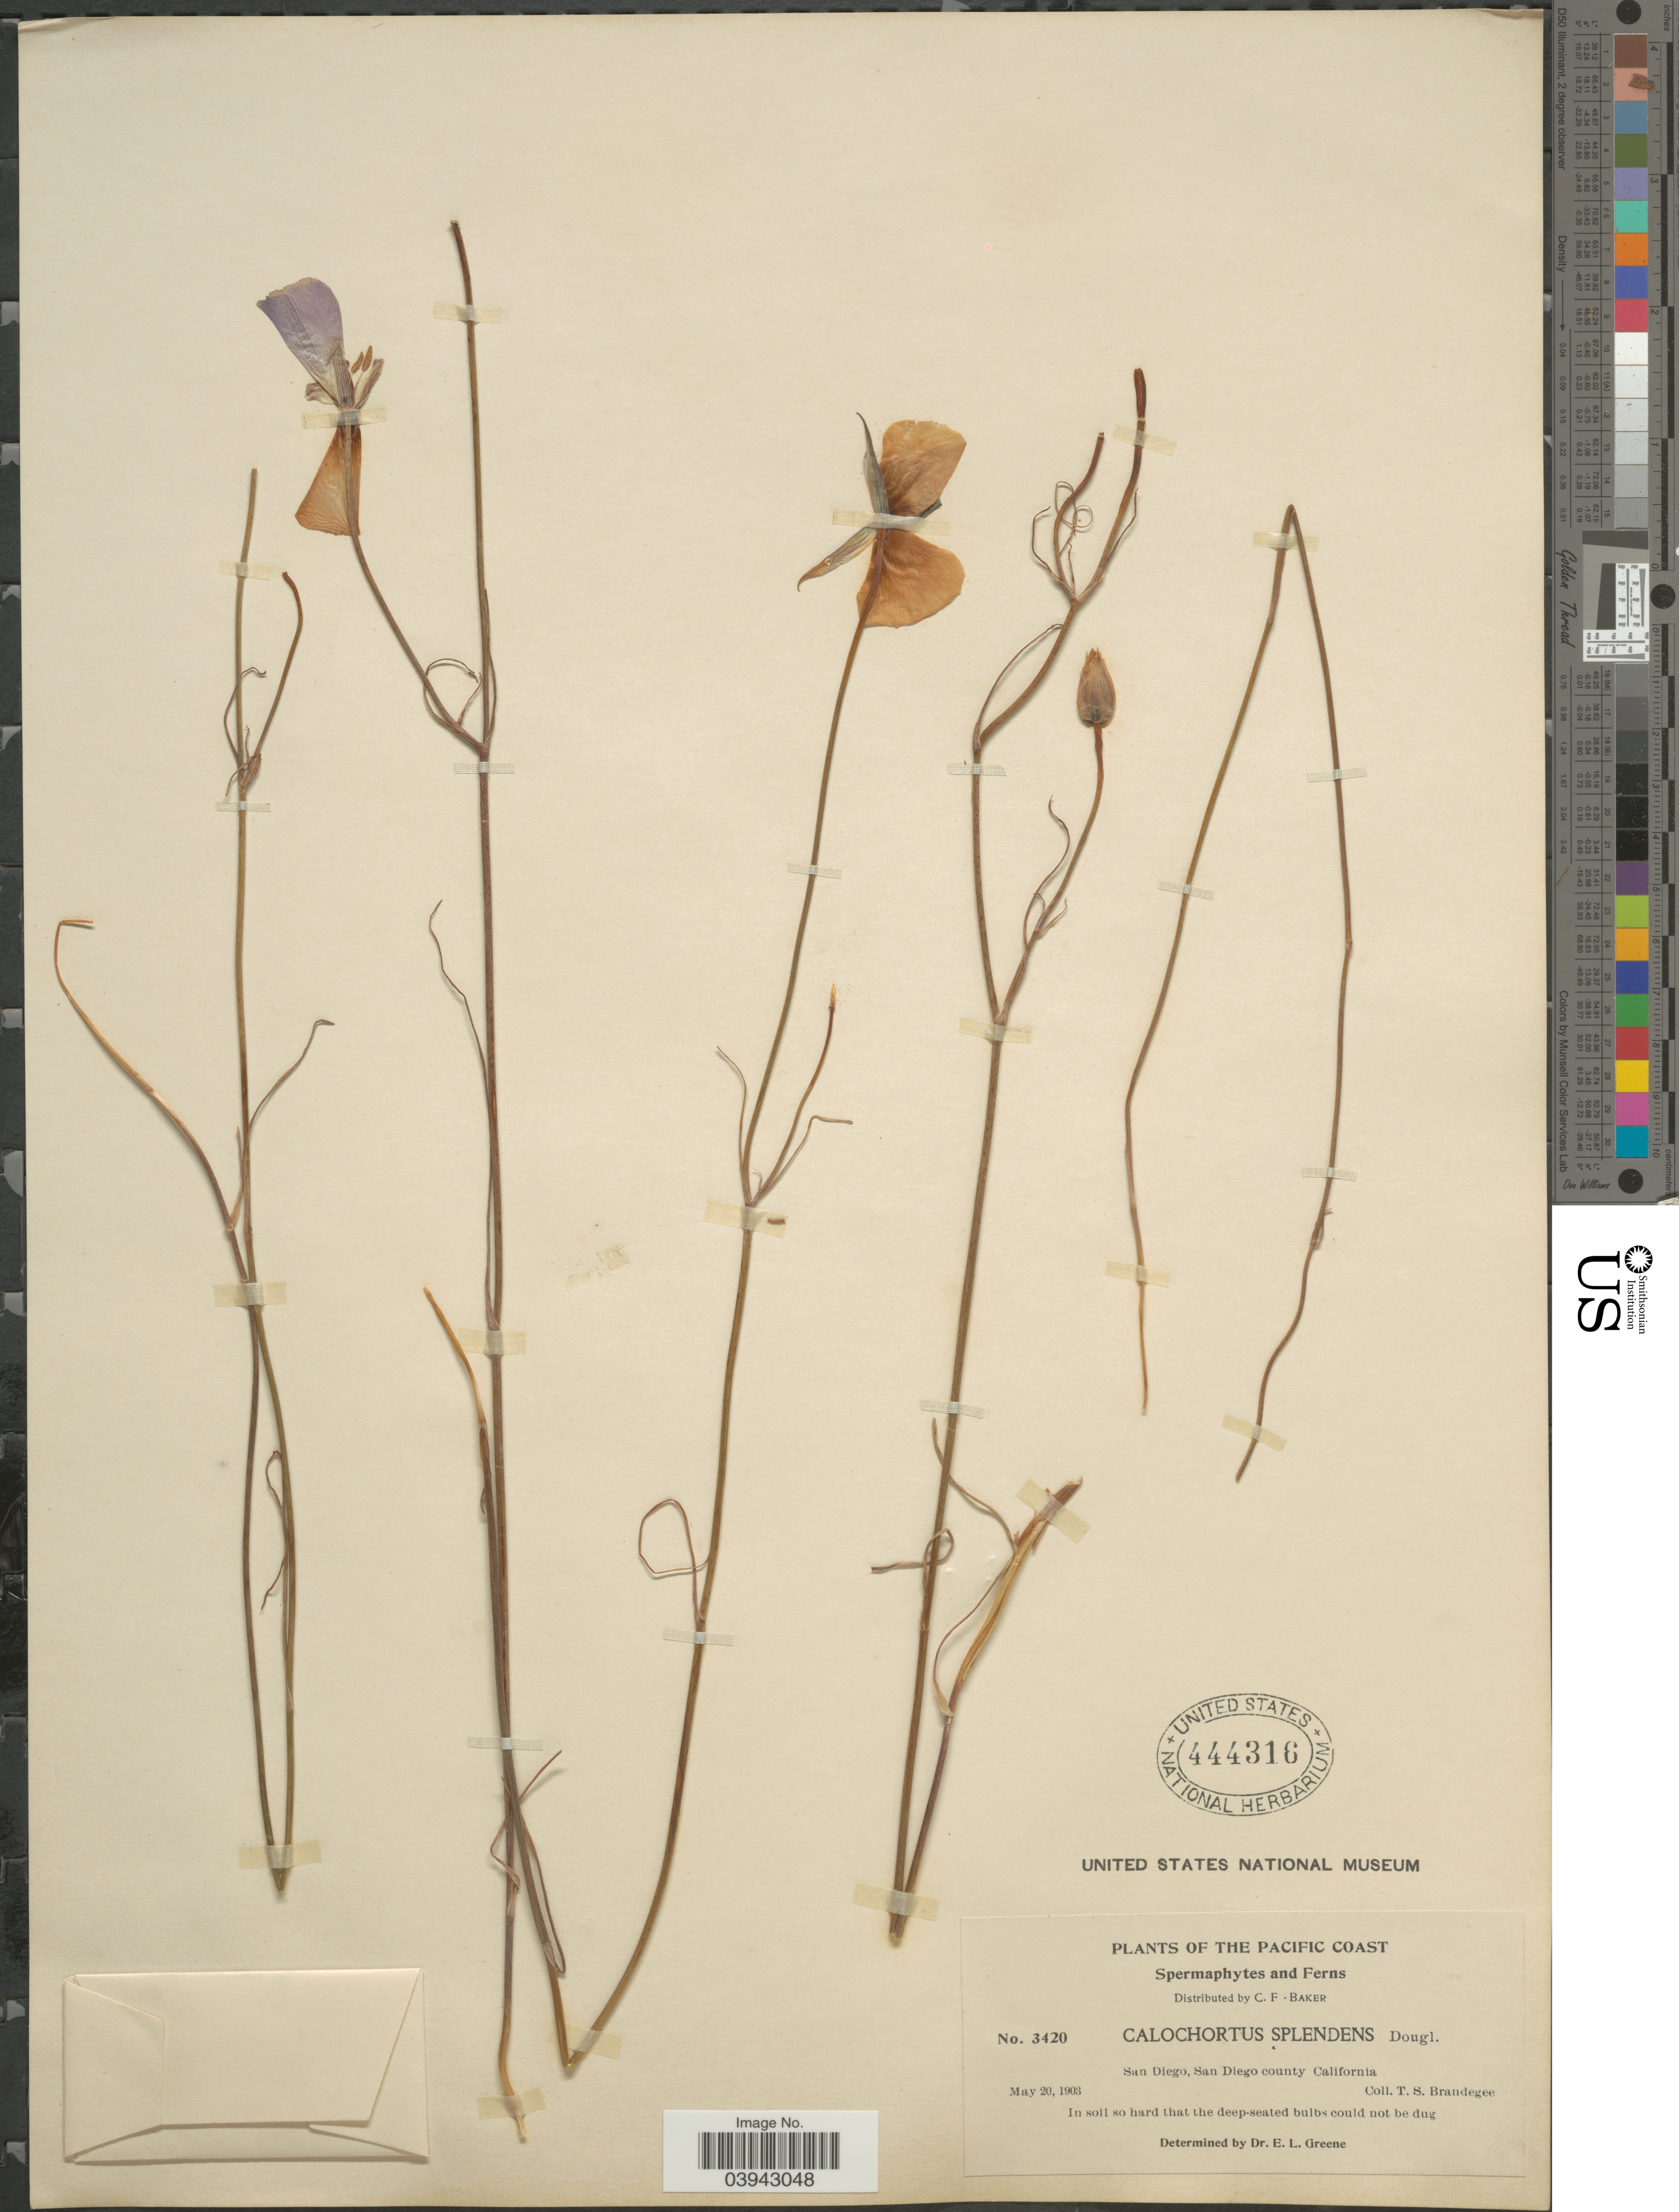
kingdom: Plantae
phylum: Tracheophyta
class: Liliopsida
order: Liliales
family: Liliaceae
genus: Calochortus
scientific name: Calochortus splendens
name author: Douglas ex Benth.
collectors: T. S. Brandegee (herbarium)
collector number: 3420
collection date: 1903-05-20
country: United States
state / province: California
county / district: San Diego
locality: Pacific Coast. San Diego, San Diego county.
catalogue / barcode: US 444316